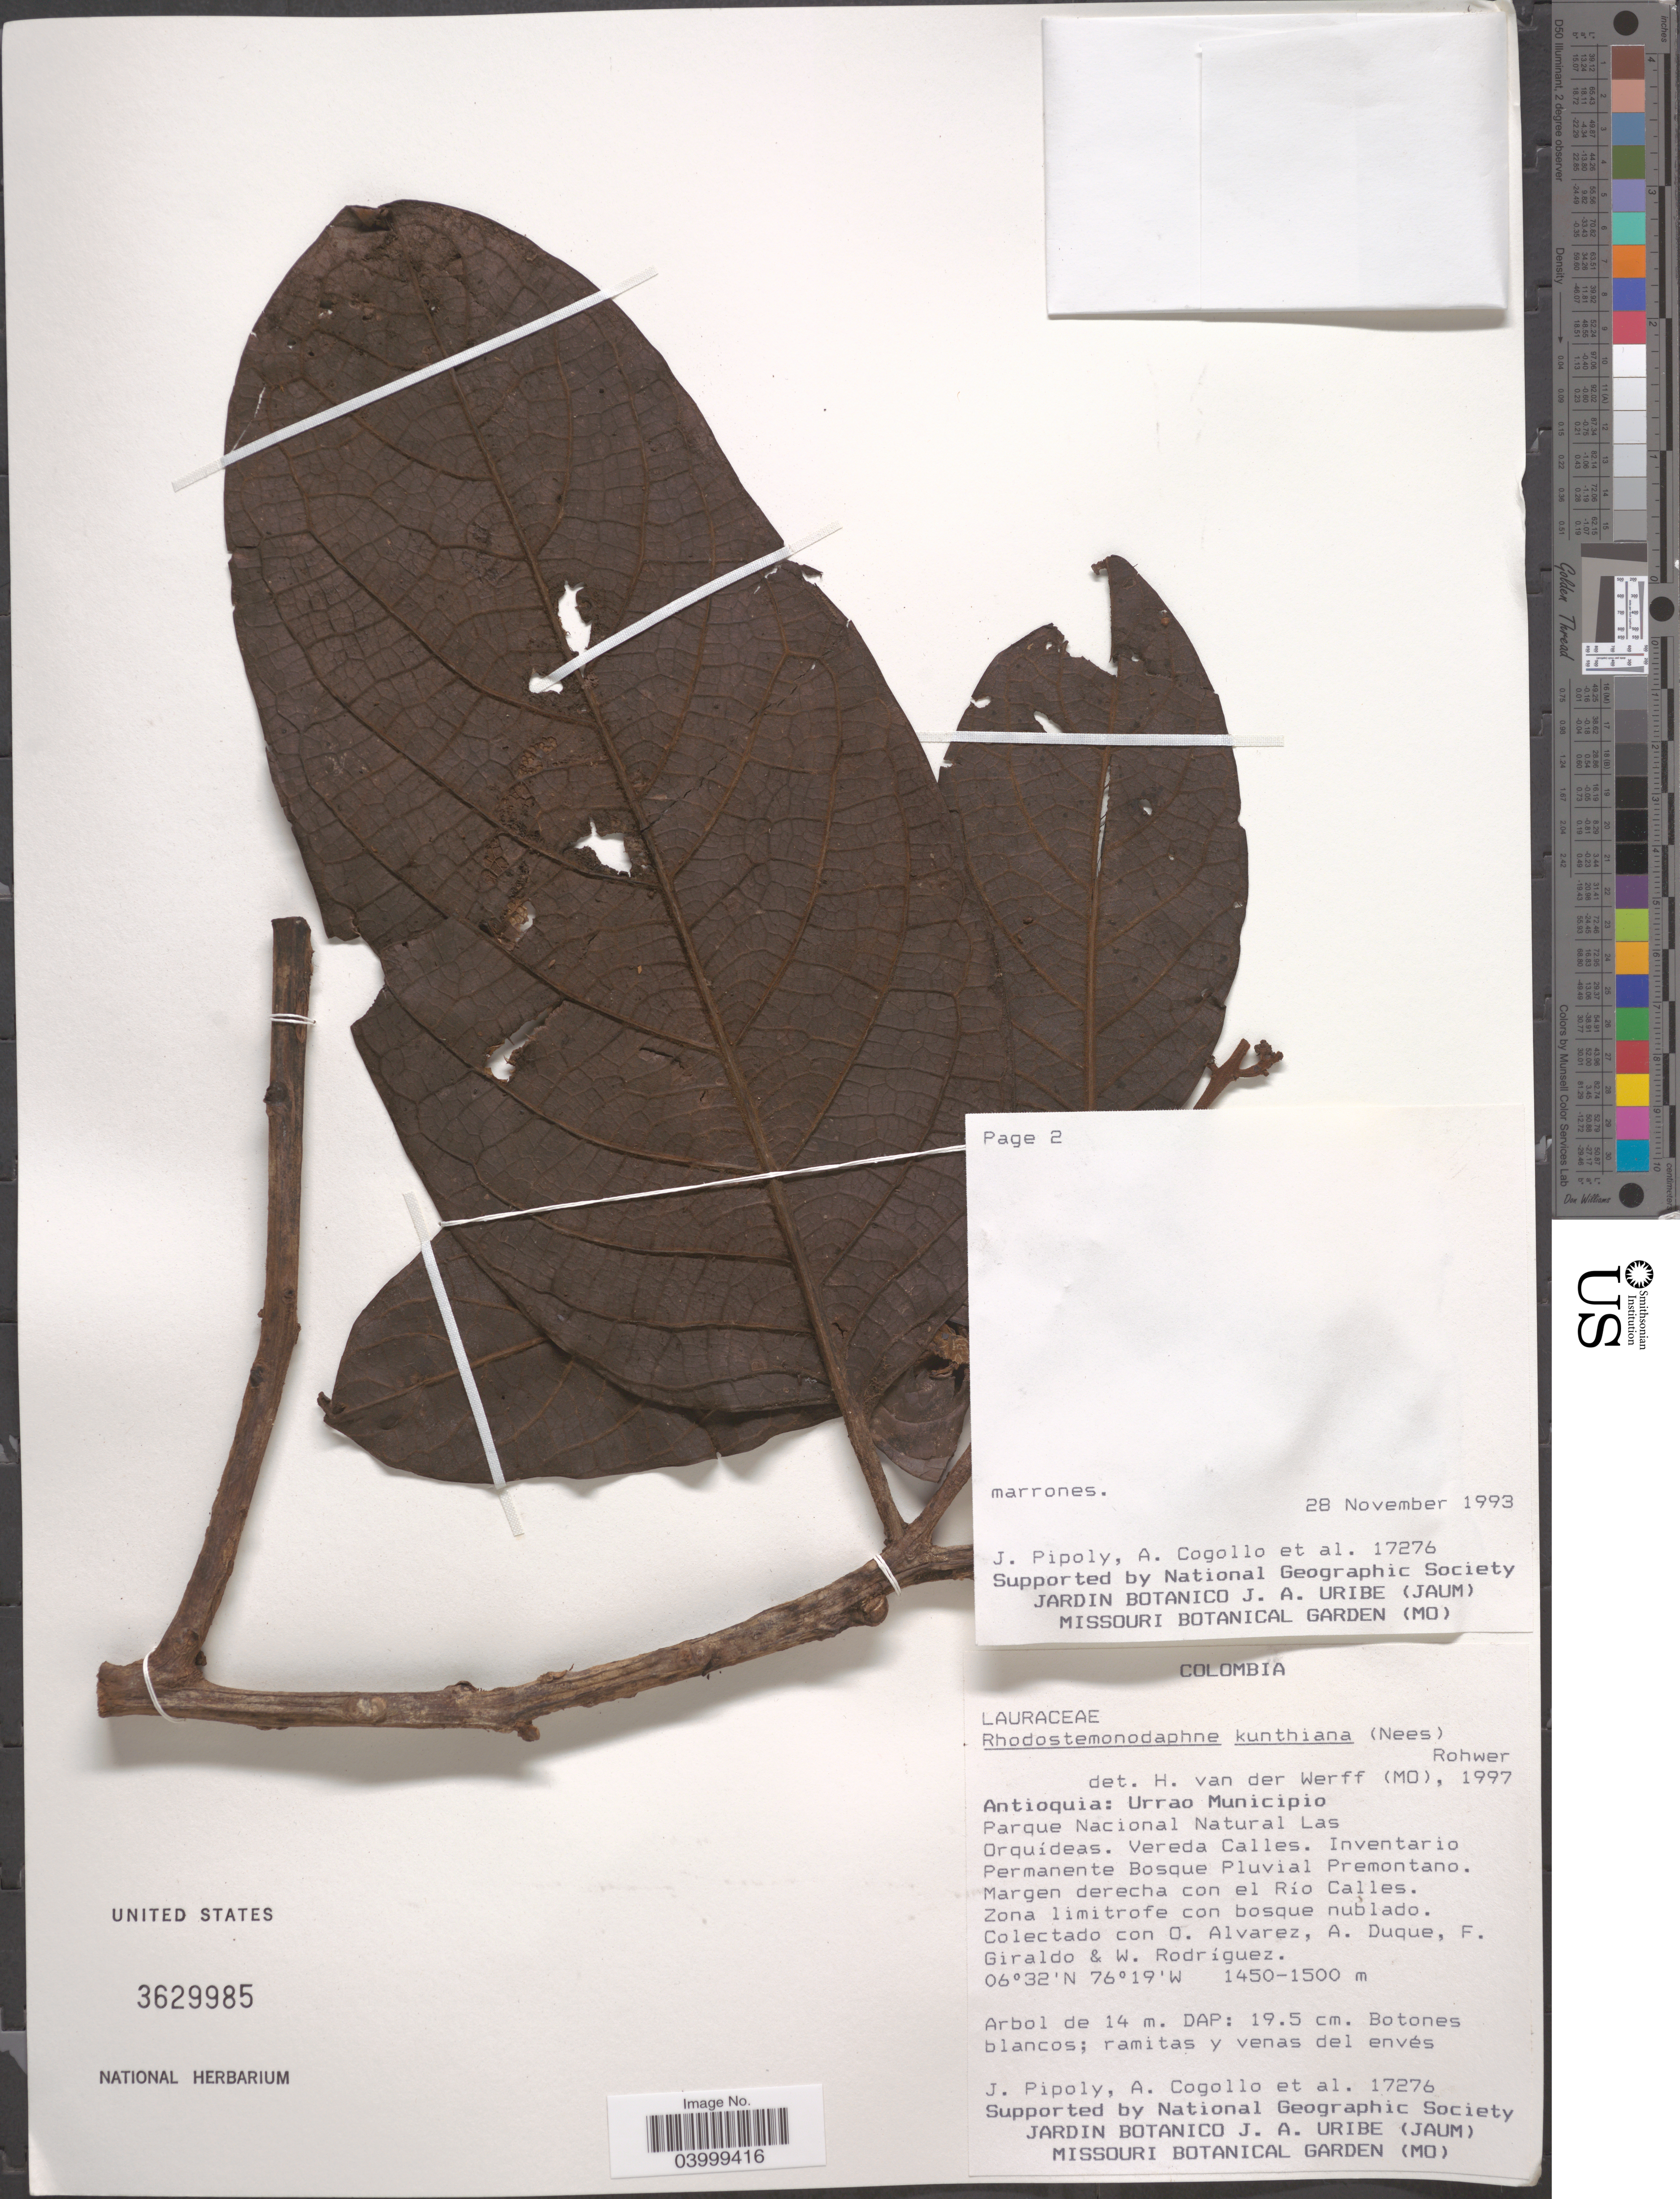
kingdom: Plantae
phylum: Tracheophyta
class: Magnoliopsida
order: Laurales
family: Lauraceae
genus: Rhodostemonodaphne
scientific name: Rhodostemonodaphne kunthiana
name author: (Nees) Rohwer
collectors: J. J. Pipoly, A. Cogollo, O. Alvarez, A. Duque & et al.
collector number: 17276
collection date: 1993-11-28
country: Colombia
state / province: Antioquia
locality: Urrao Municipio. Parque Nacional Natural Las Orquídas. Vereda Calles. Inventario Permanente Bosque Pluvial Premontano. Margen derecha con el Río Calles.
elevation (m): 1450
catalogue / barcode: US 3629985